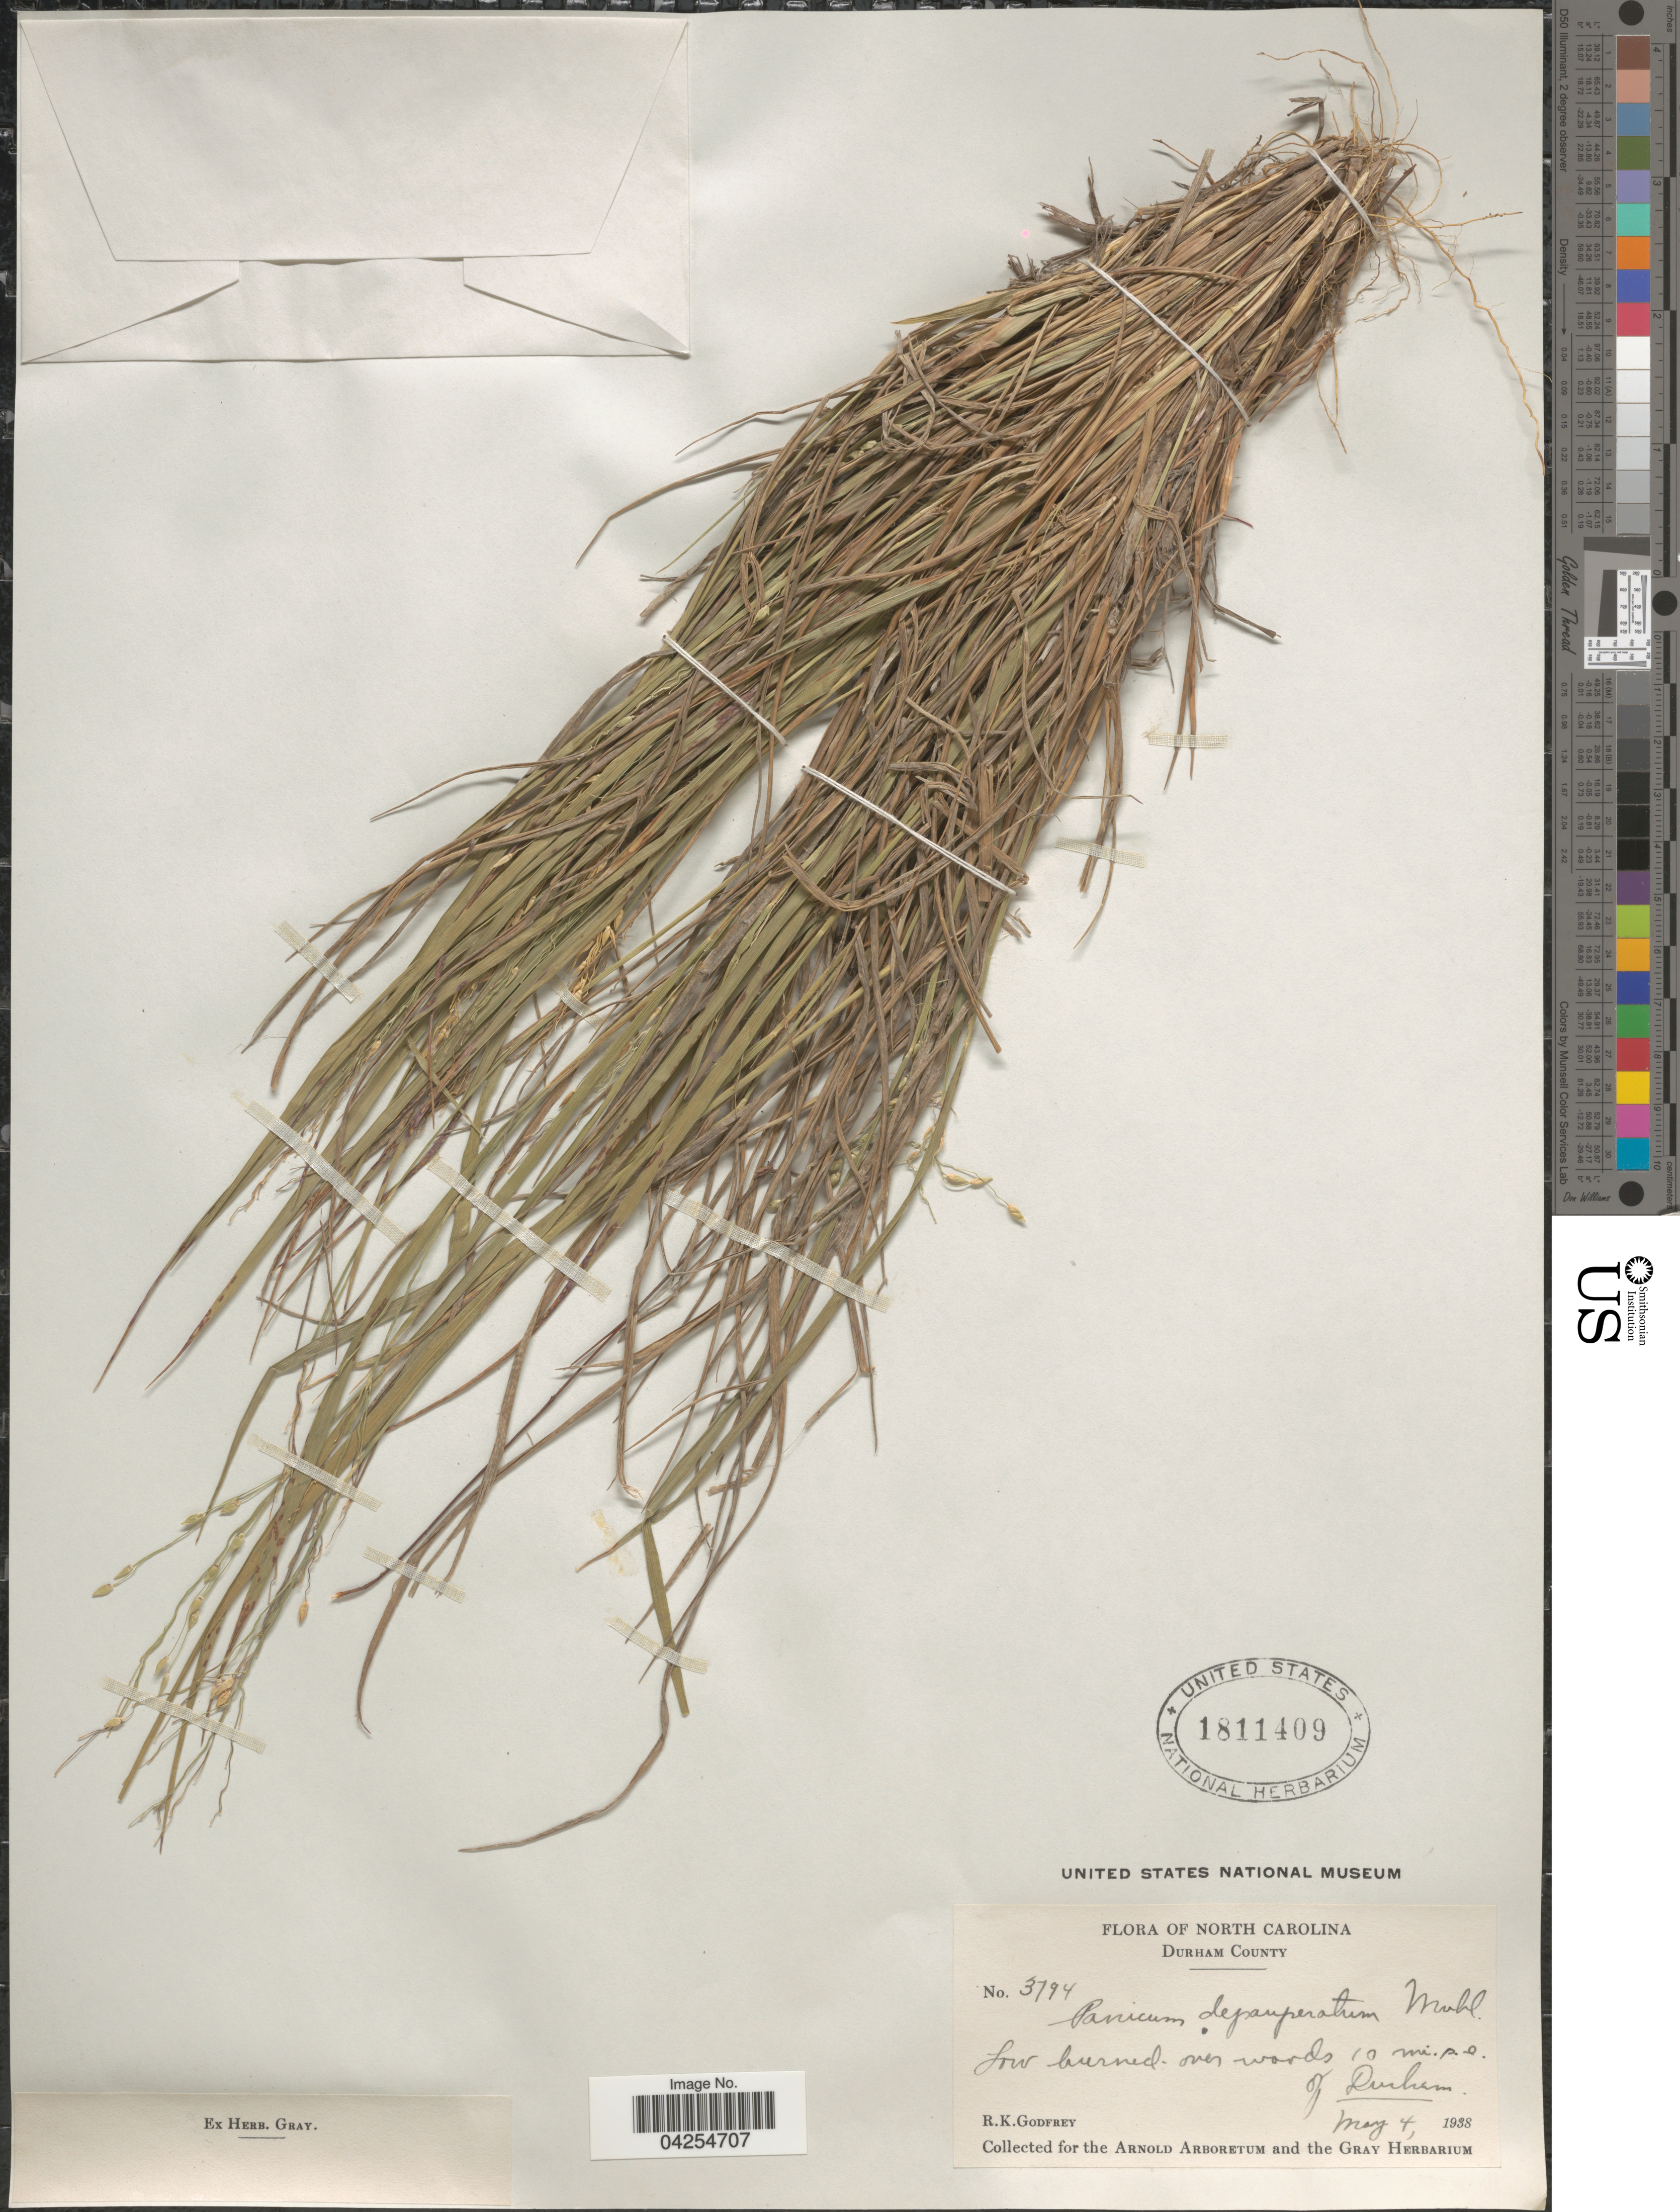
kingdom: Plantae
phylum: Tracheophyta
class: Liliopsida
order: Poales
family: Poaceae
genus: Dichanthelium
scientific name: Dichanthelium depauperatum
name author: (Muhl.) Gould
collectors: R. K. Godfrey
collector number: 3794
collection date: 1938-05-04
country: United States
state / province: North Carolina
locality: Durham County. Low burned over woods, 10 mi. s.e. of Durham.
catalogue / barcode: US 1811409